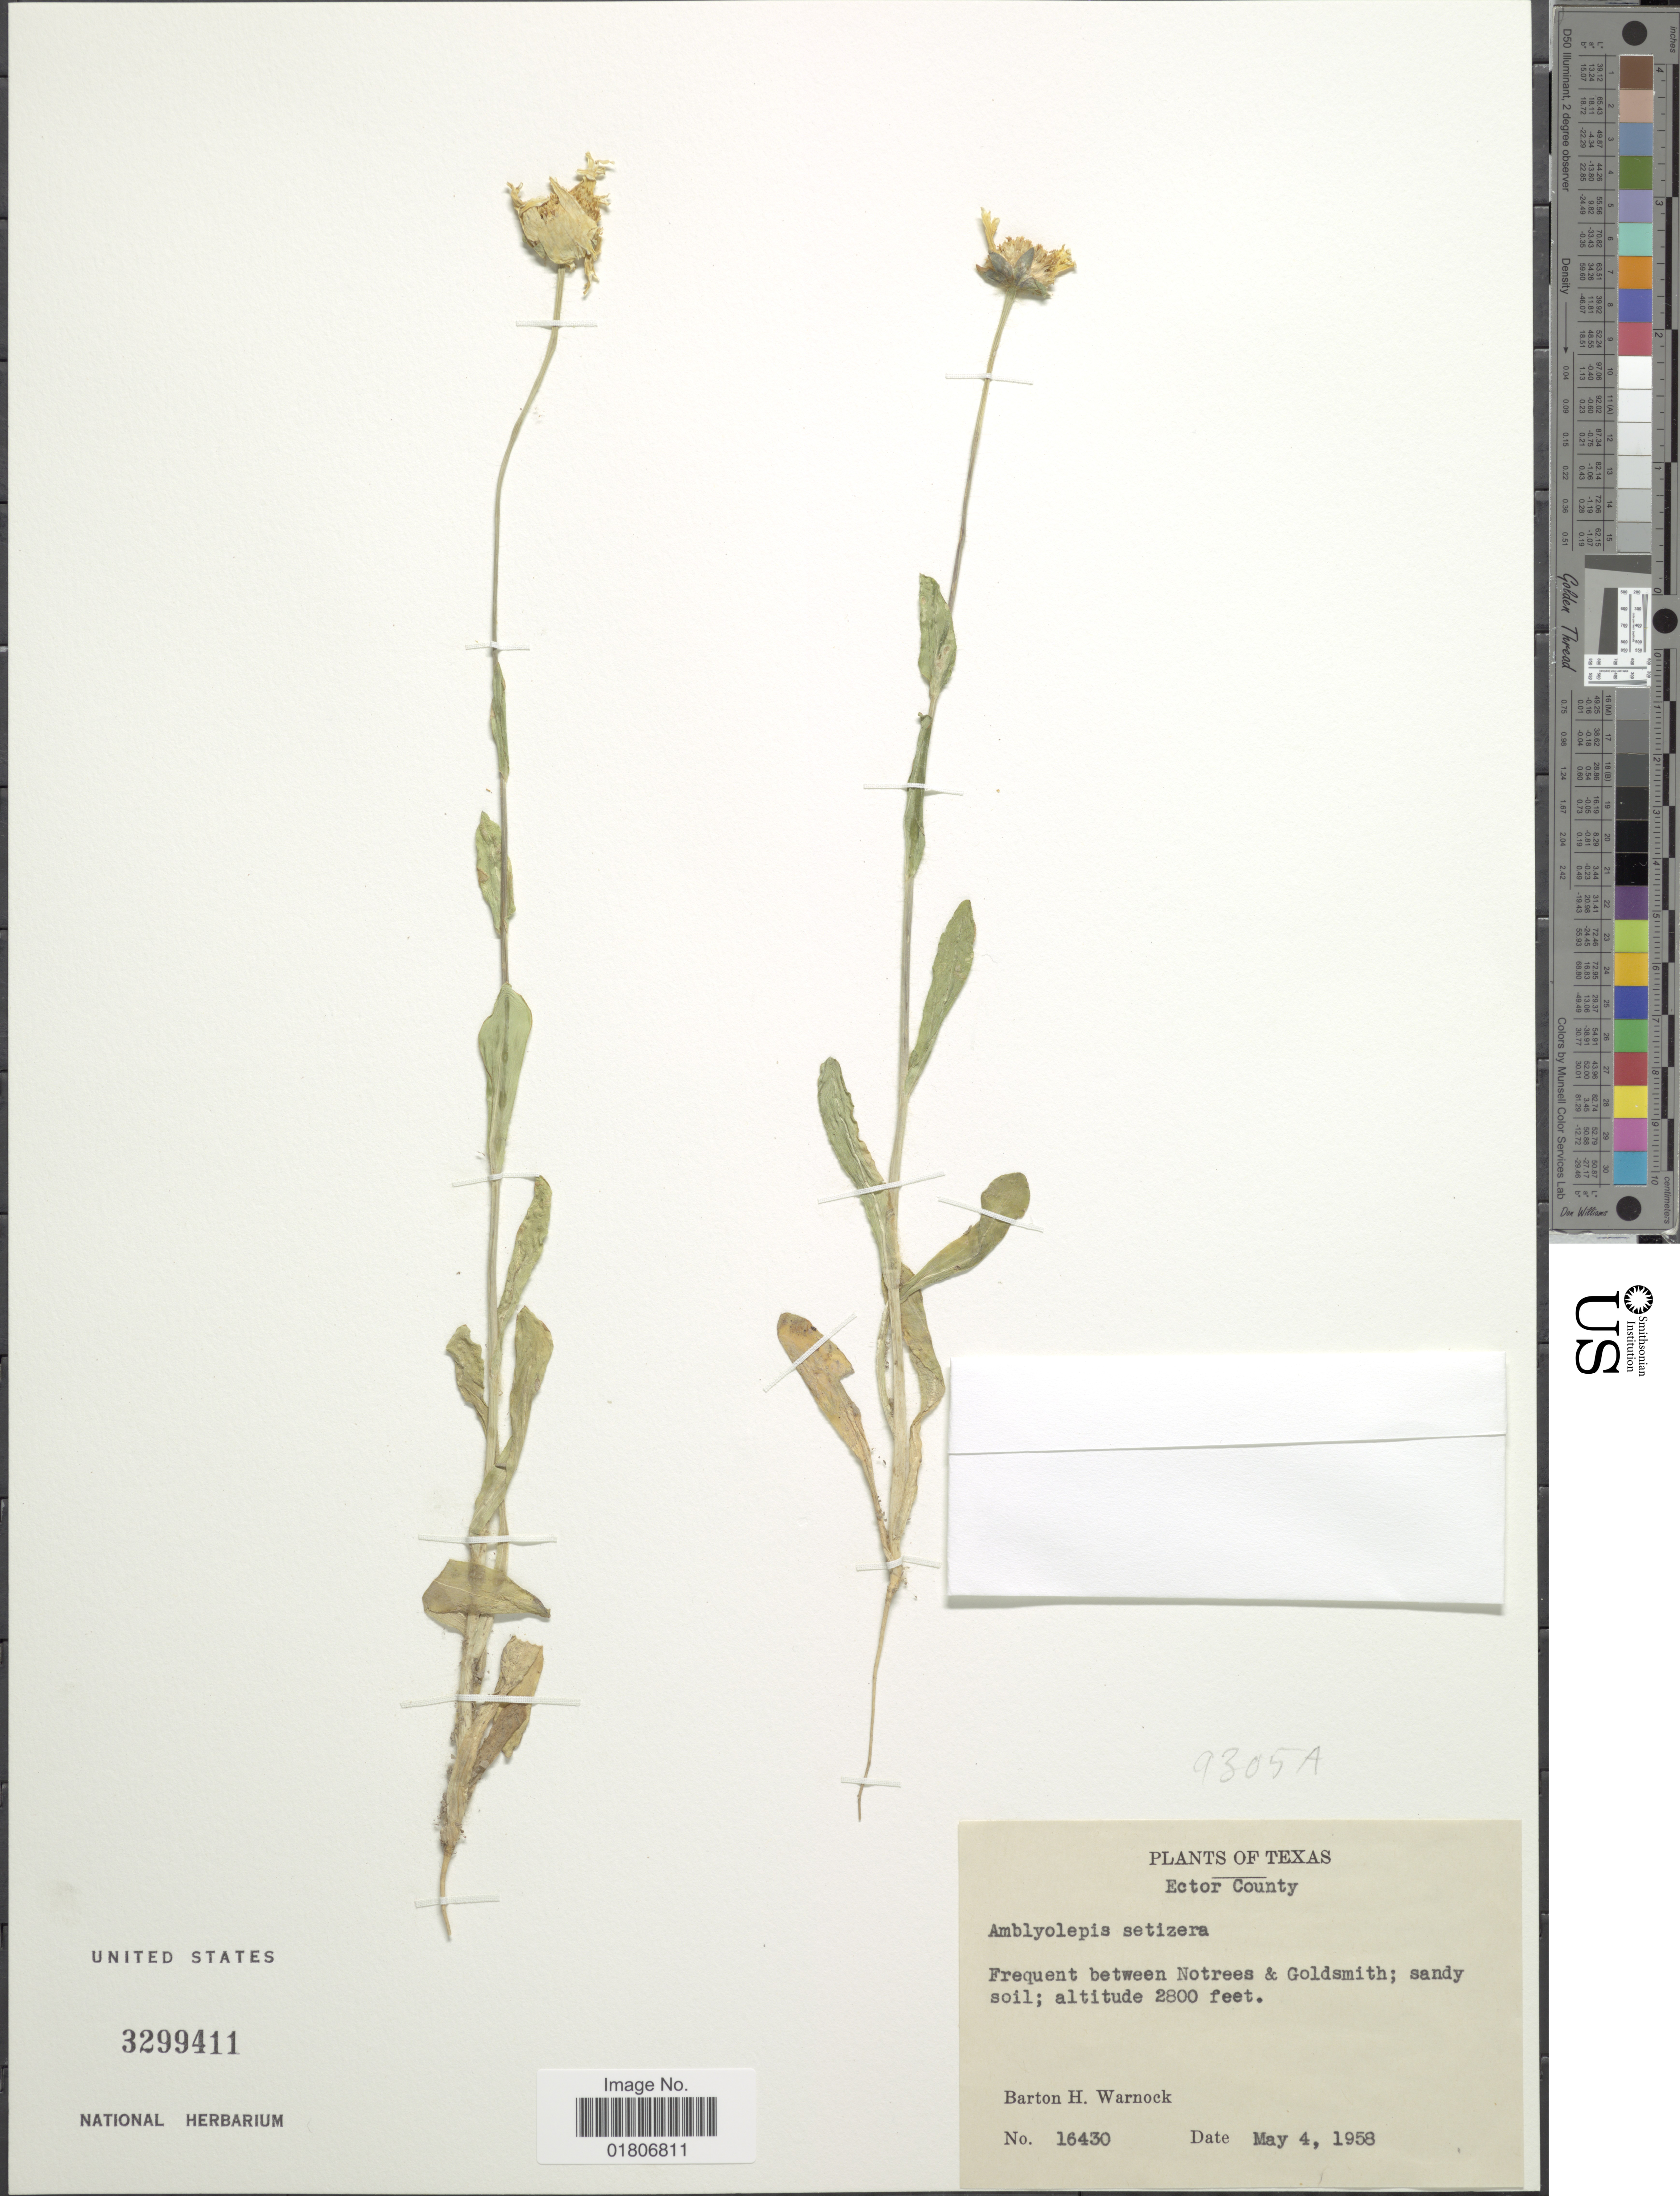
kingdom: Plantae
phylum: Tracheophyta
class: Magnoliopsida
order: Asterales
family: Asteraceae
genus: Amblyolepis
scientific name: Amblyolepis setigera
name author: DC.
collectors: B. H. Warnock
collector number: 16430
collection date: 1958-05-04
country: United States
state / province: Texas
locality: Ector County. between Notrees & Goldsmith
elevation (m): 853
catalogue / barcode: US 3299411